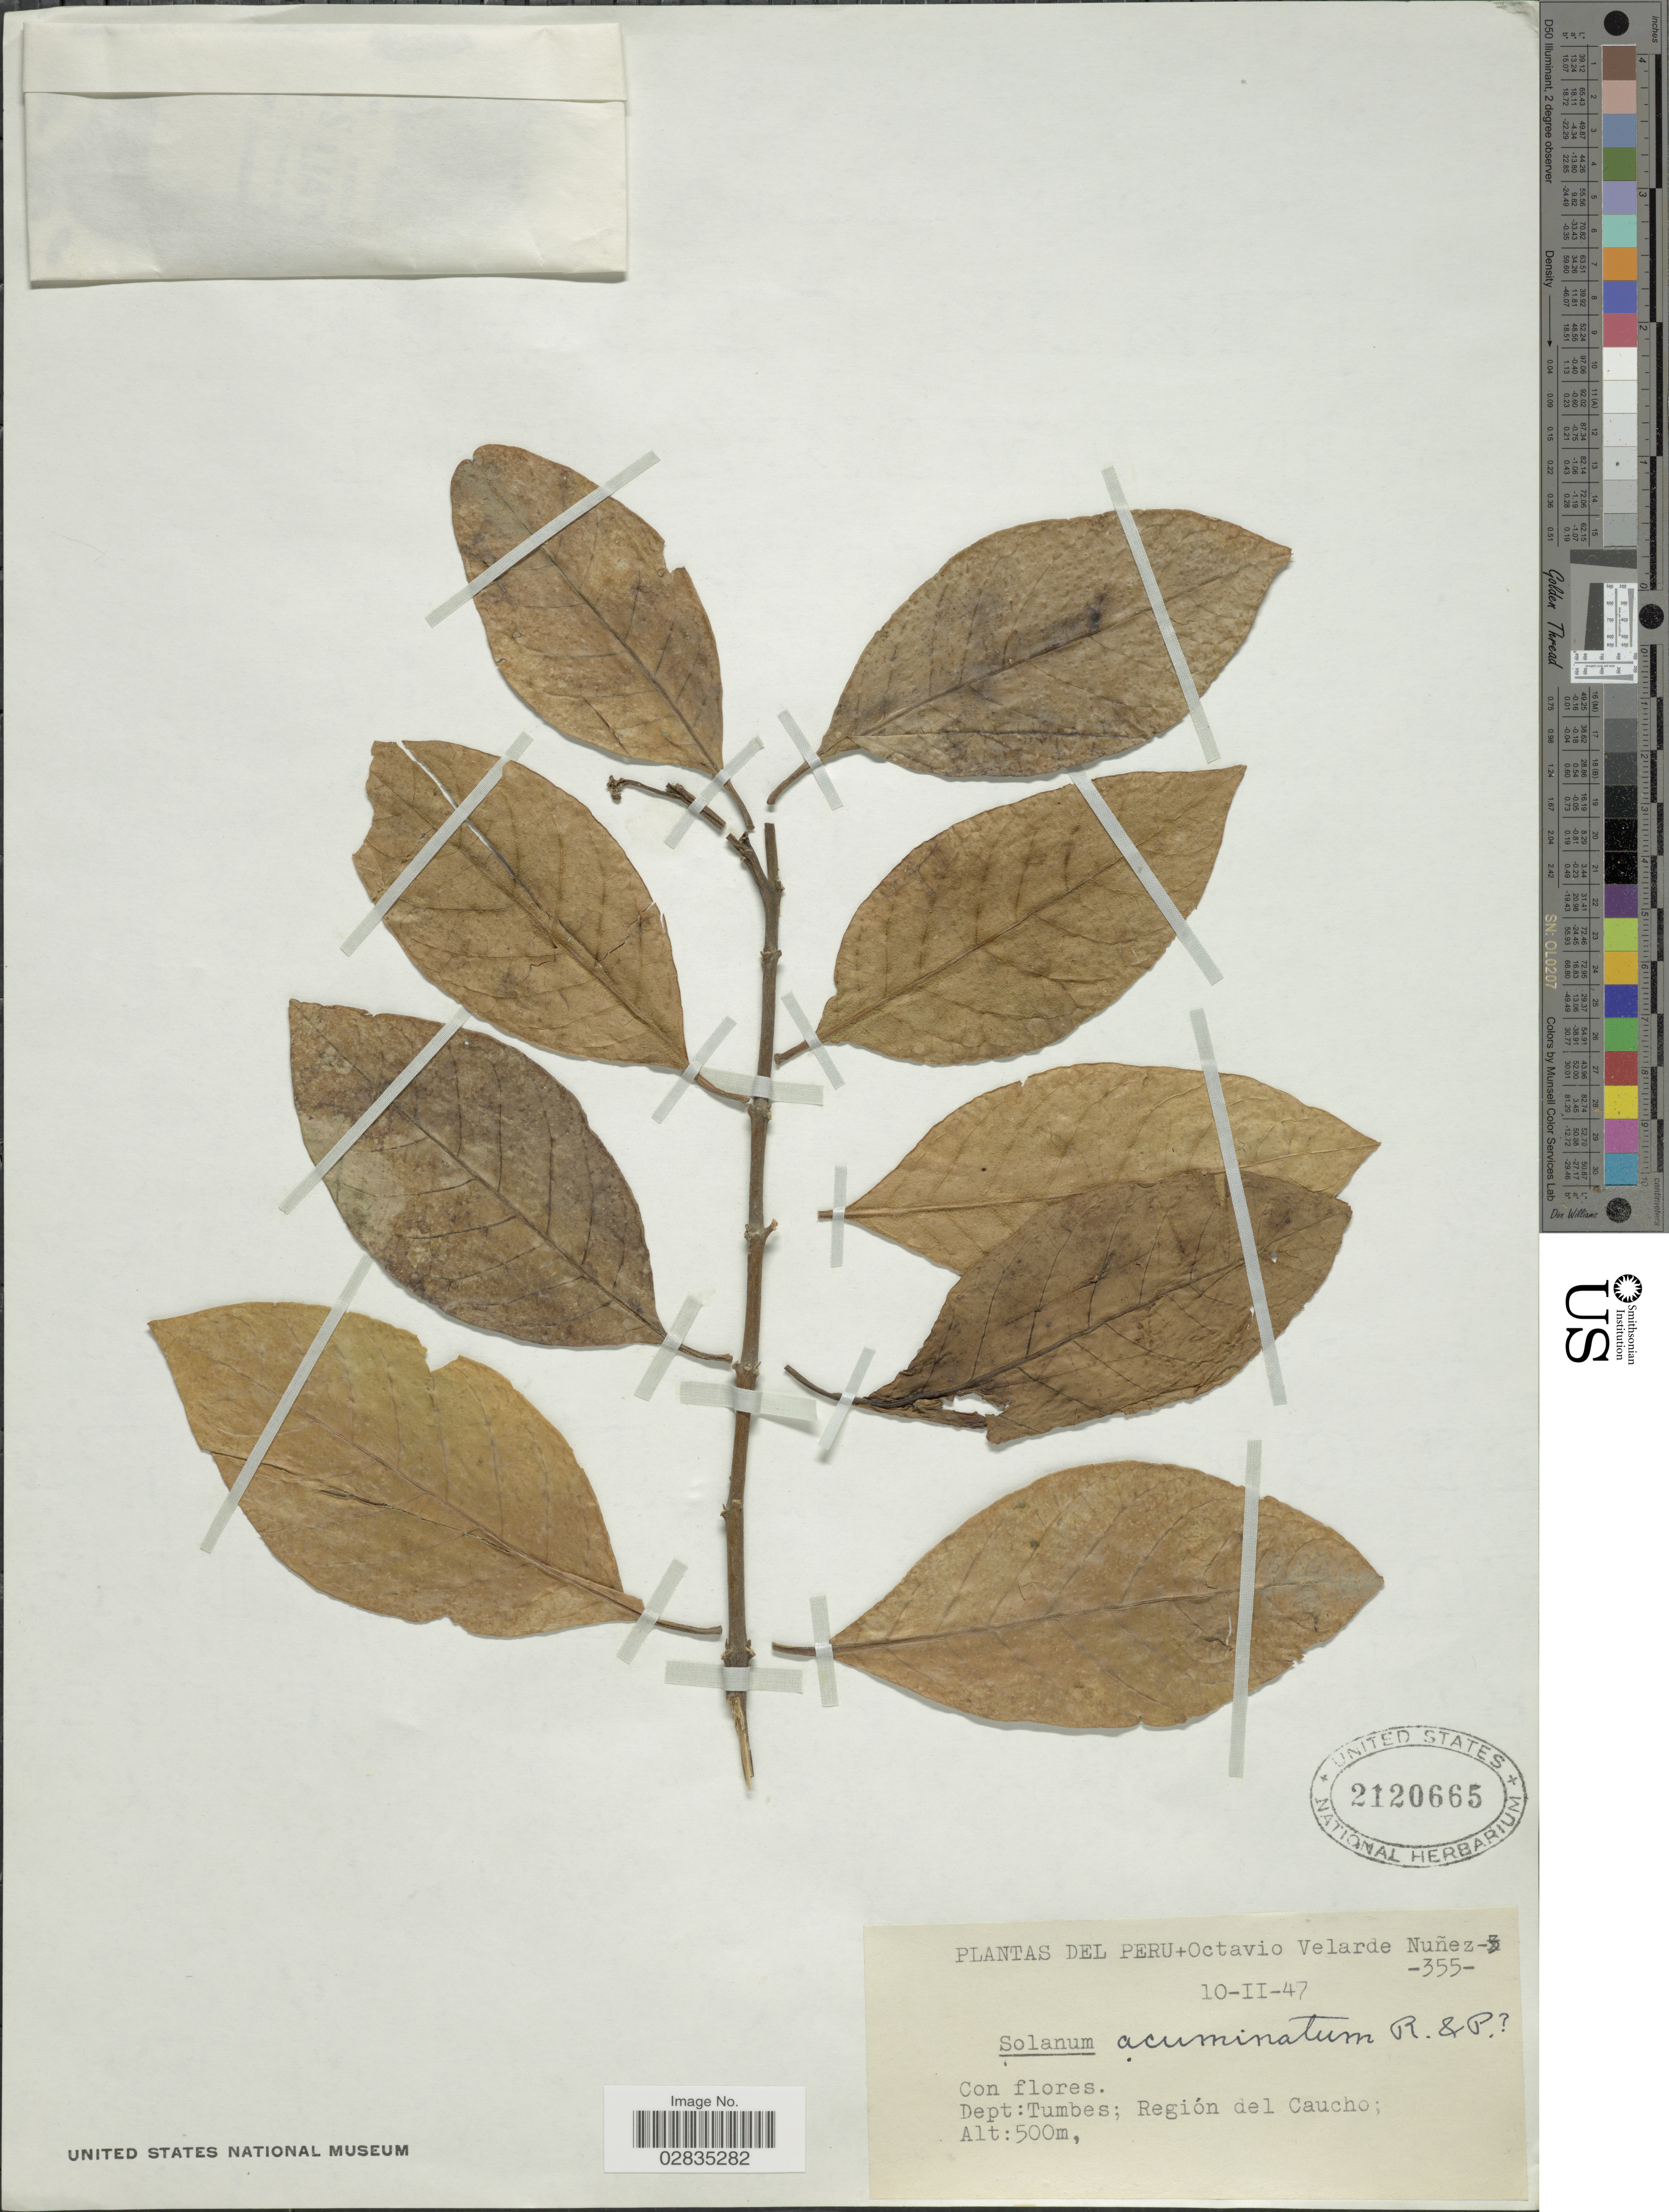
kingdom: Plantae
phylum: Tracheophyta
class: Magnoliopsida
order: Solanales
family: Solanaceae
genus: Solanum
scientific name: Solanum acuminatum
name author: Ruiz & Pav.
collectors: O. Velarde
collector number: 355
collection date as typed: Transcribed d/m/y: 10/2/47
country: Peru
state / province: Tumbes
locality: Dept: Tumbes; Región del Caucho.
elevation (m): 500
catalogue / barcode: US 2120665